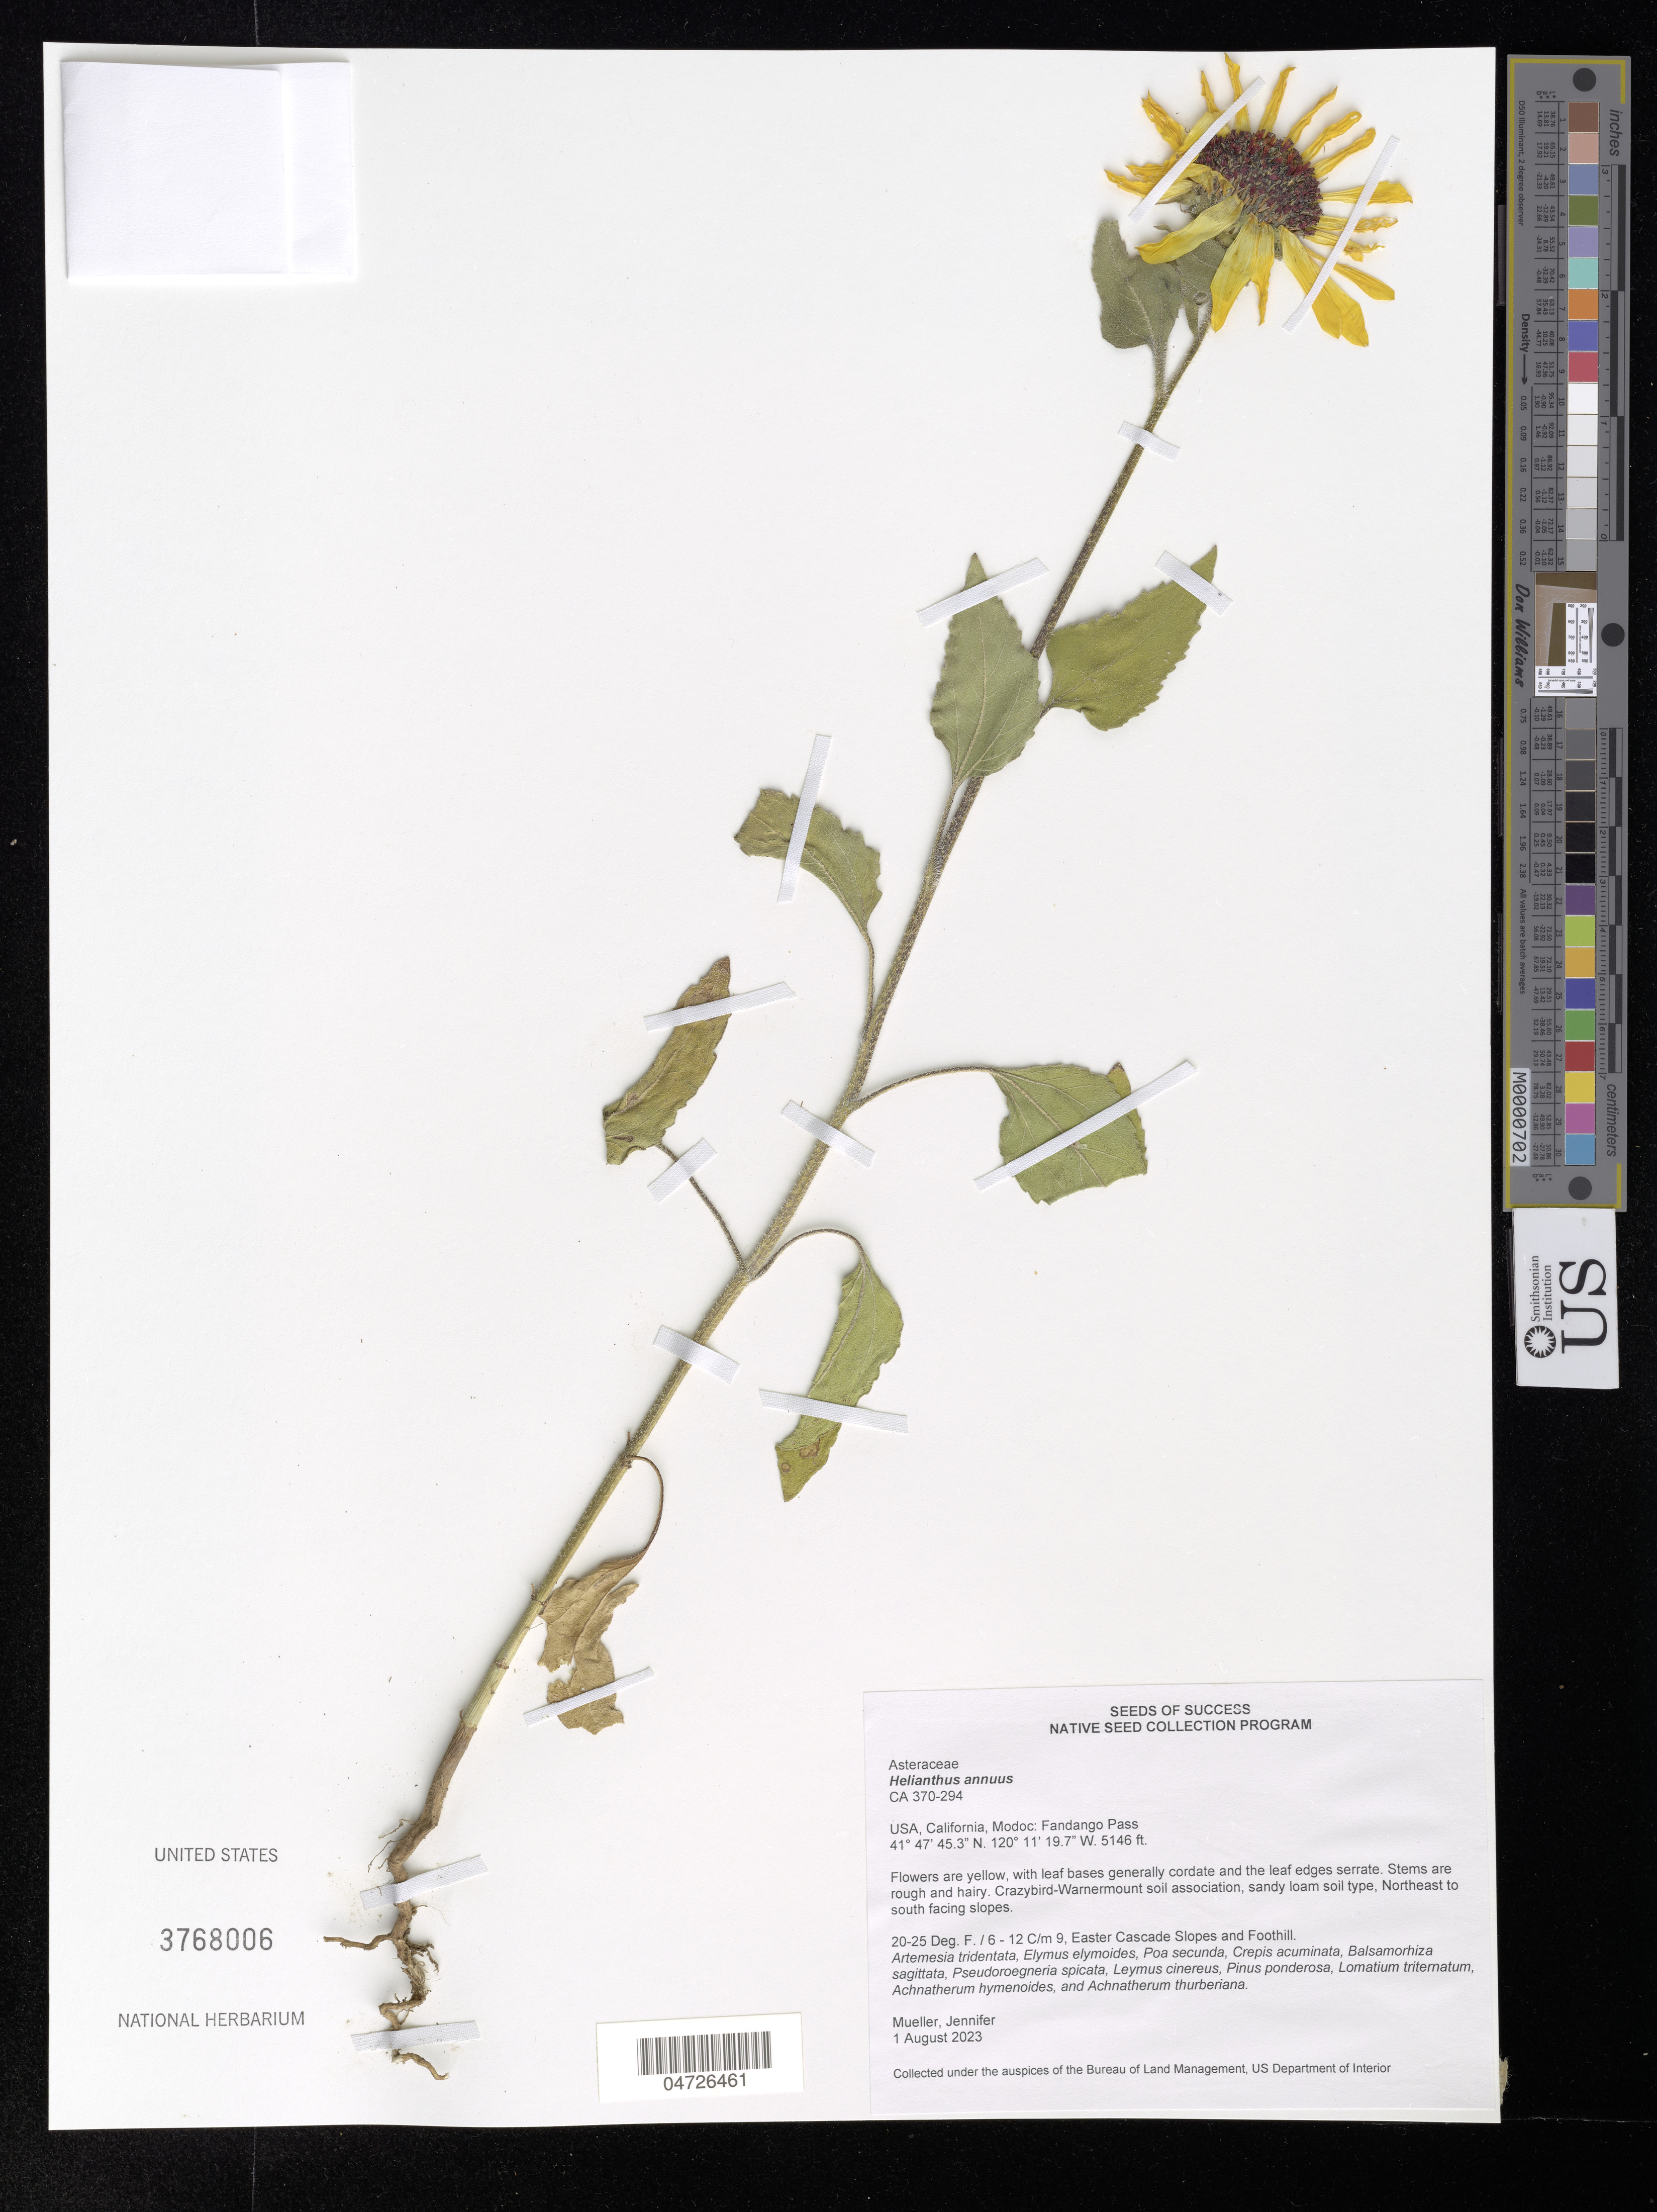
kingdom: Plantae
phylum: Tracheophyta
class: Magnoliopsida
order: Asterales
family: Asteraceae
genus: Helianthus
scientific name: Helianthus annuus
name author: L.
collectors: J. Mueller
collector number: CA 370-294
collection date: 2023-08-01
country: United States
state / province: California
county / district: Modoc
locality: Modoc: Fandango Pass.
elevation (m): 1569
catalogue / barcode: US 3768006